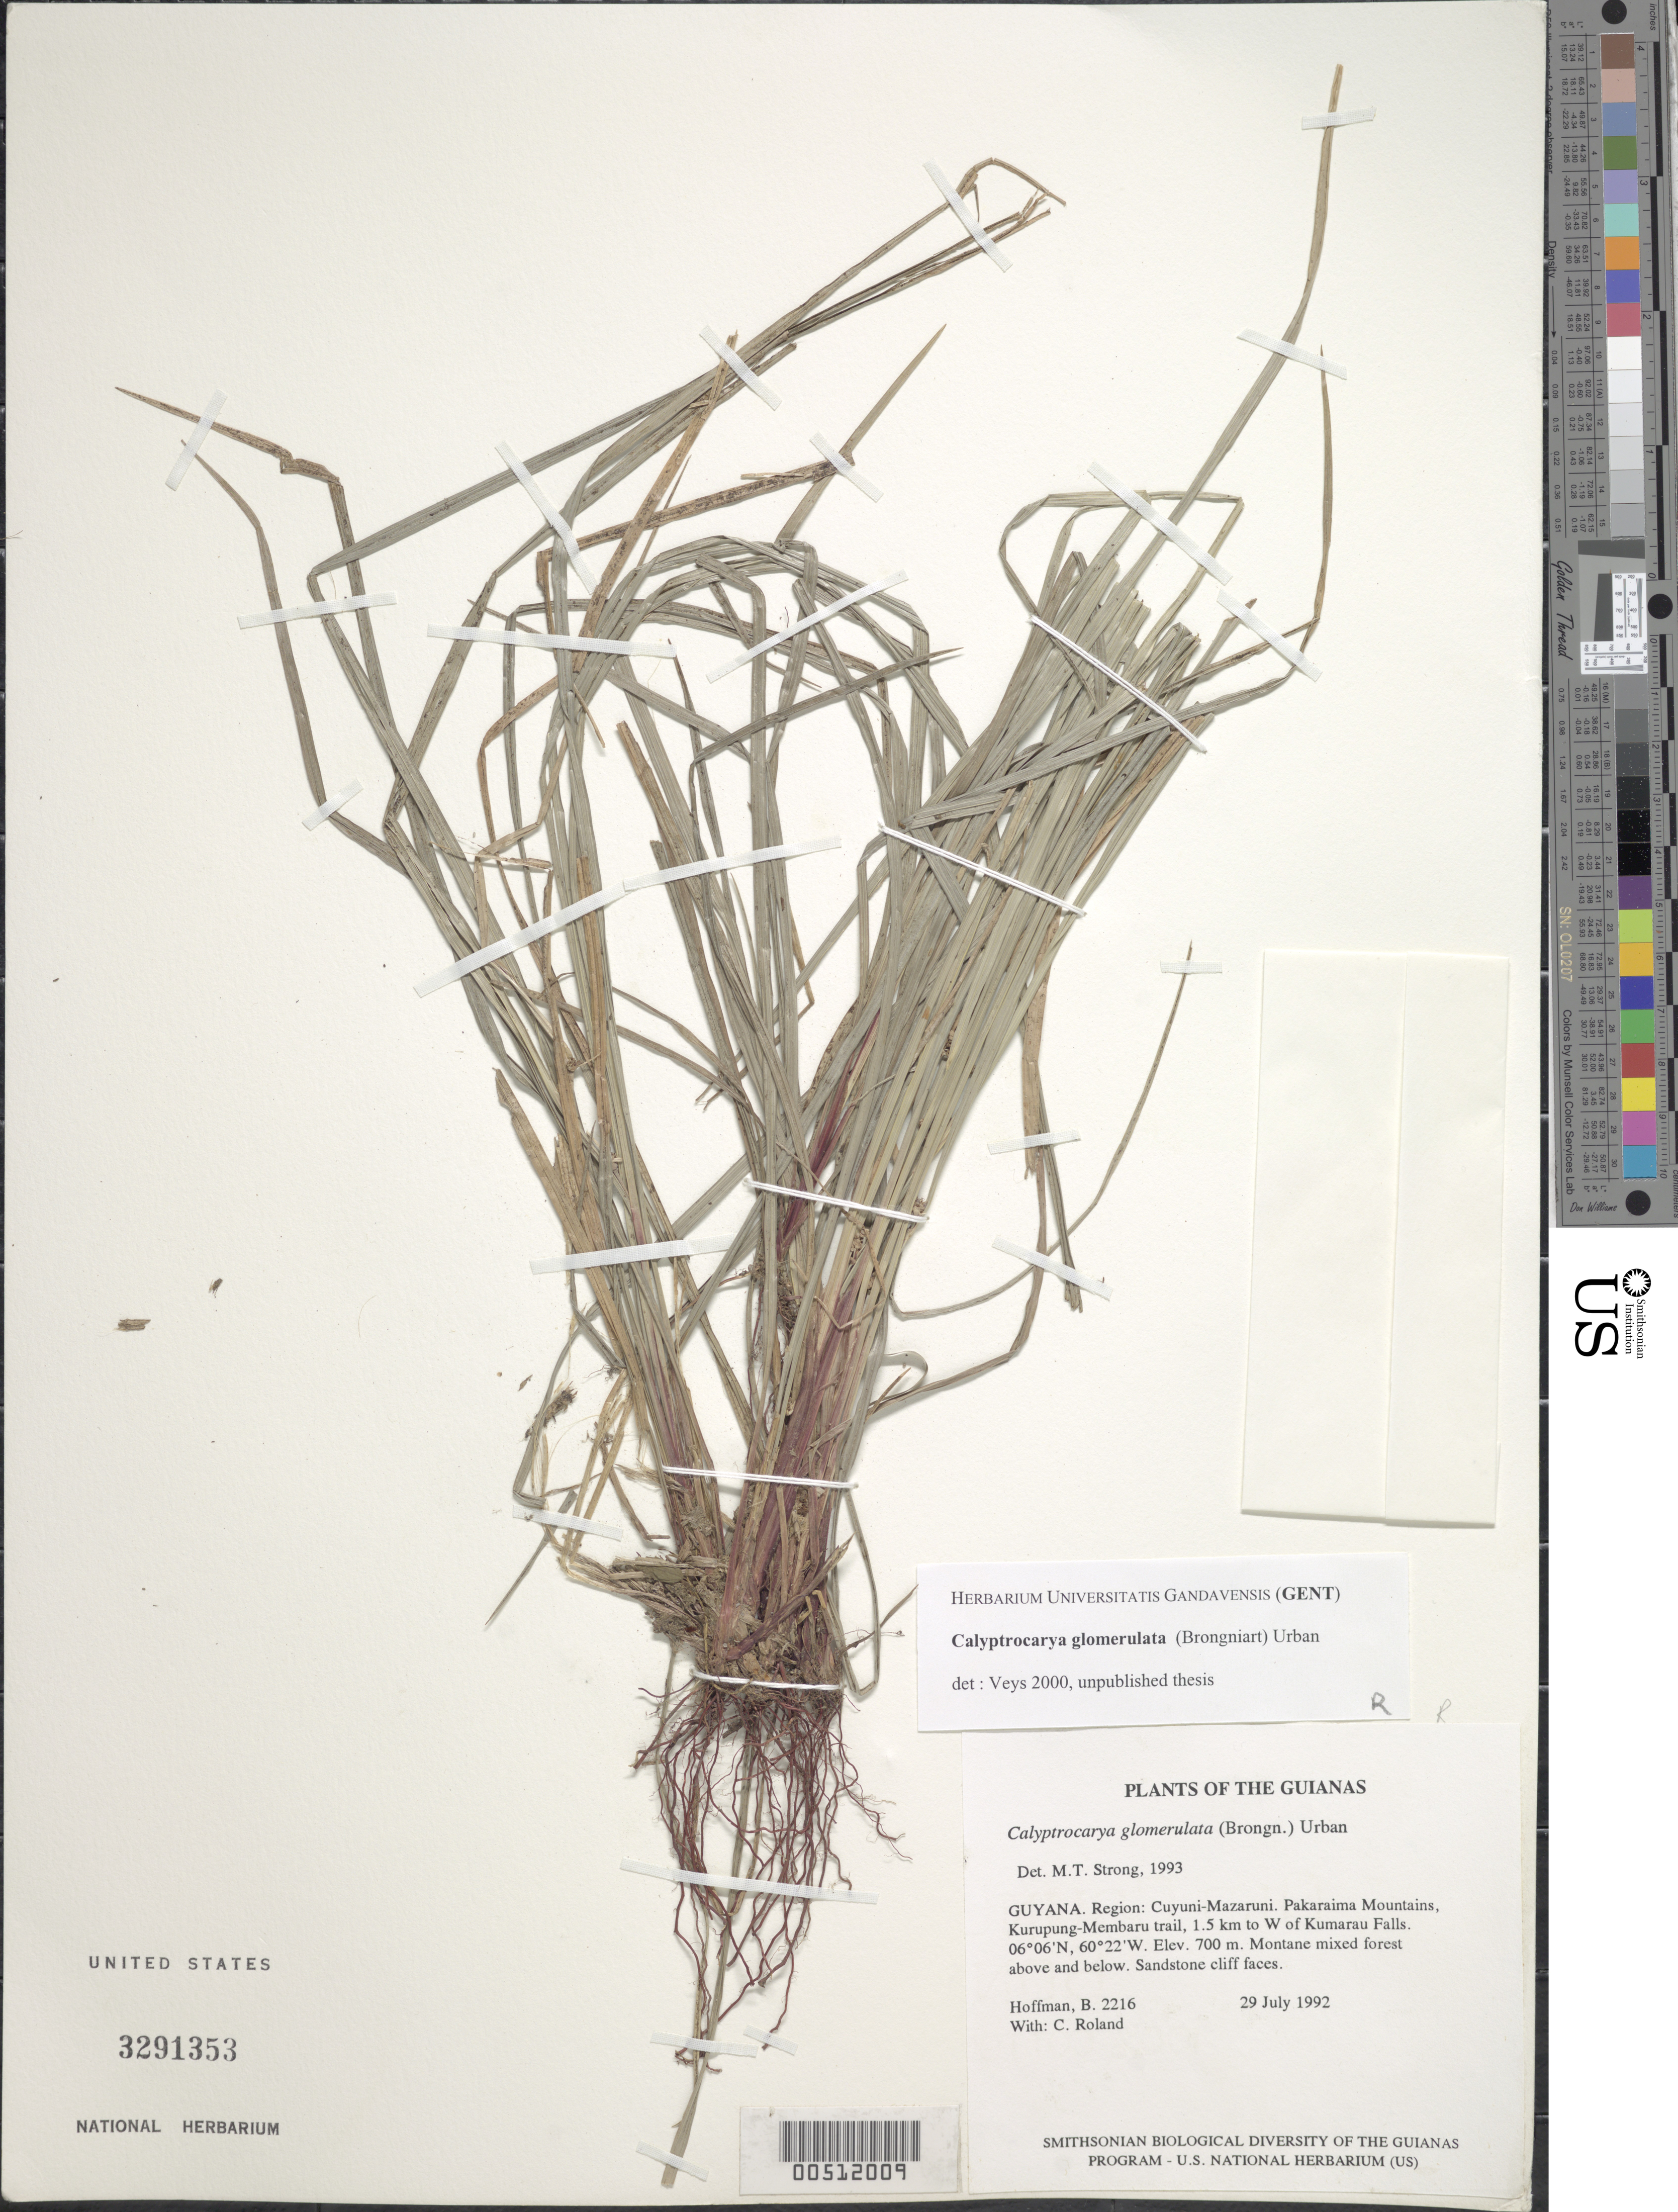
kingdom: Plantae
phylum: Tracheophyta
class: Liliopsida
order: Poales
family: Cyperaceae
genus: Calyptrocarya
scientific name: Calyptrocarya glomerulata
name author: (Brongn.) Urb.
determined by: Strong, M. T., (US), Smithsonian Institution - National Museum of Natural History (UNITED STATES)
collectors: B. Hoffman & C. Roland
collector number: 2216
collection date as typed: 29 July 1992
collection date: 1992-07-29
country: Guyana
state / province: Cuyuni-Mazaruni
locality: Pakaraima Mountains, Kurupung-Membaru trail, 1.5 km to W of Kumarau Falls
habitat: Montane mixed forest above and below. Sandstone cliff faces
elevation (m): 700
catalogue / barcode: US 3291353